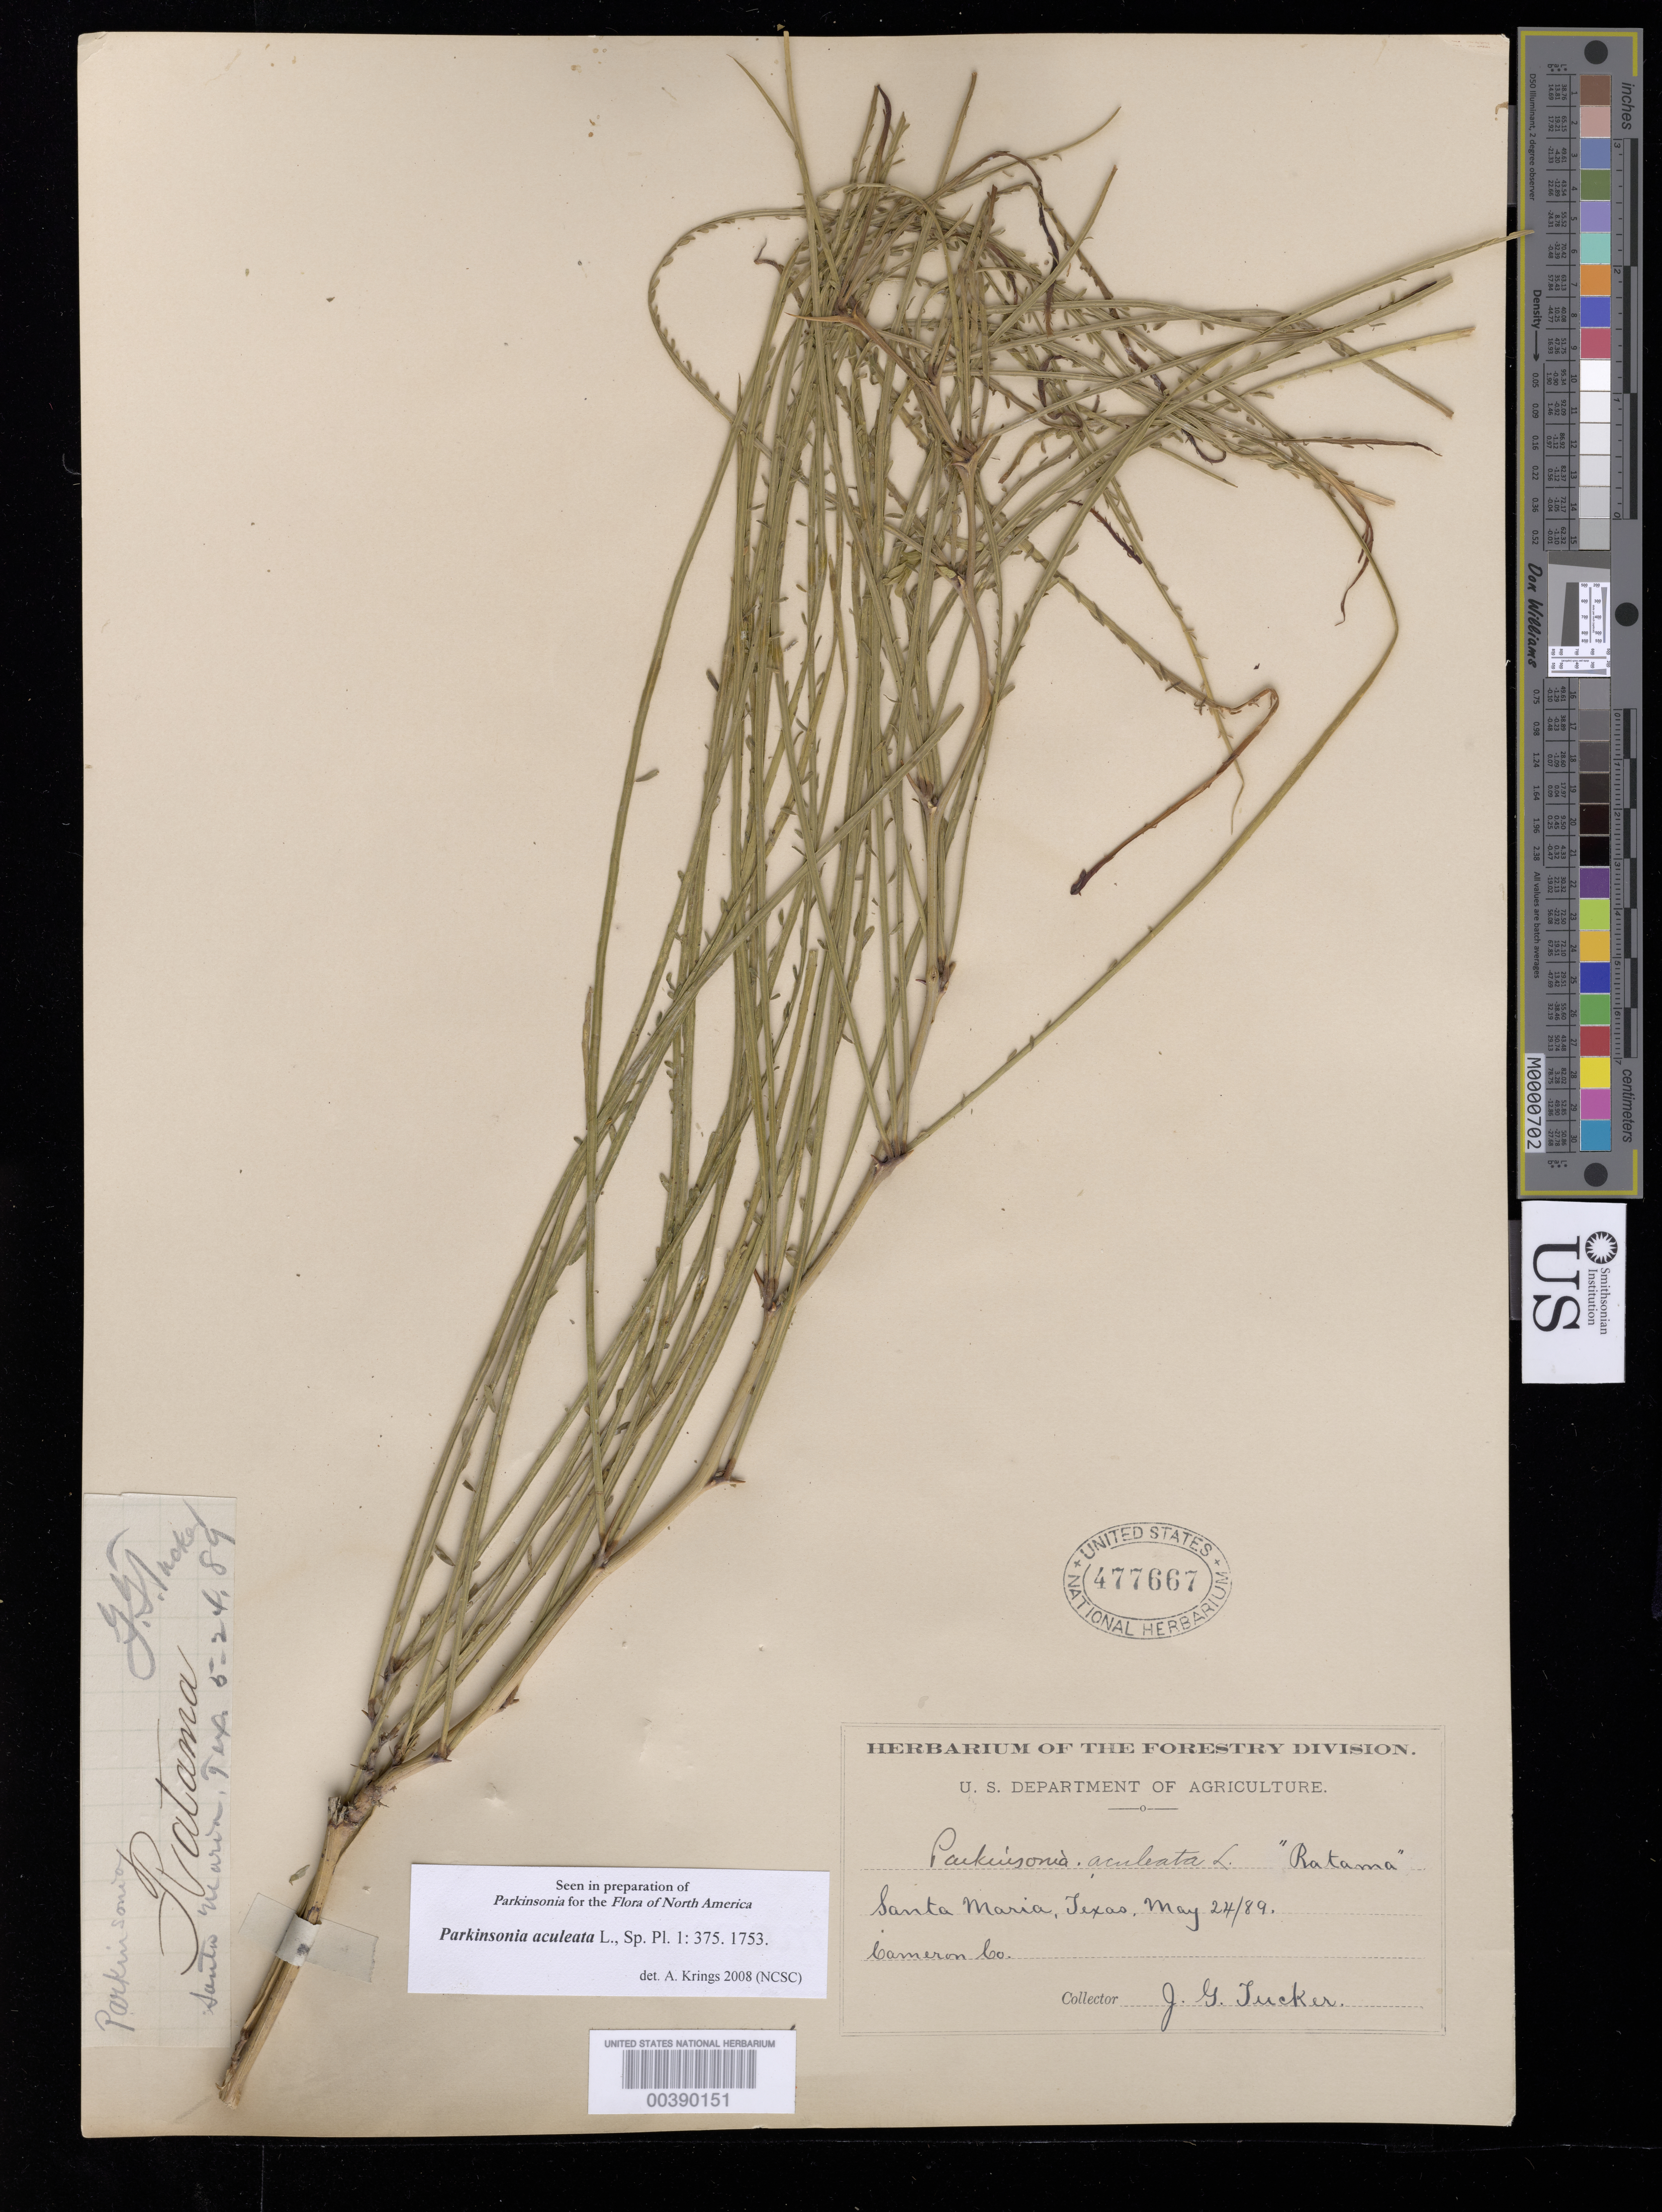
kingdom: Plantae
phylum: Tracheophyta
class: Magnoliopsida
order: Fabales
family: Fabaceae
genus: Parkinsonia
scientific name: Parkinsonia aculeata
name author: L.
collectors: J. G. Tucker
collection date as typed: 24 May 1889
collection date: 1889-05-24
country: United States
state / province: Texas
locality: Santa maria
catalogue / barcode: US 477667